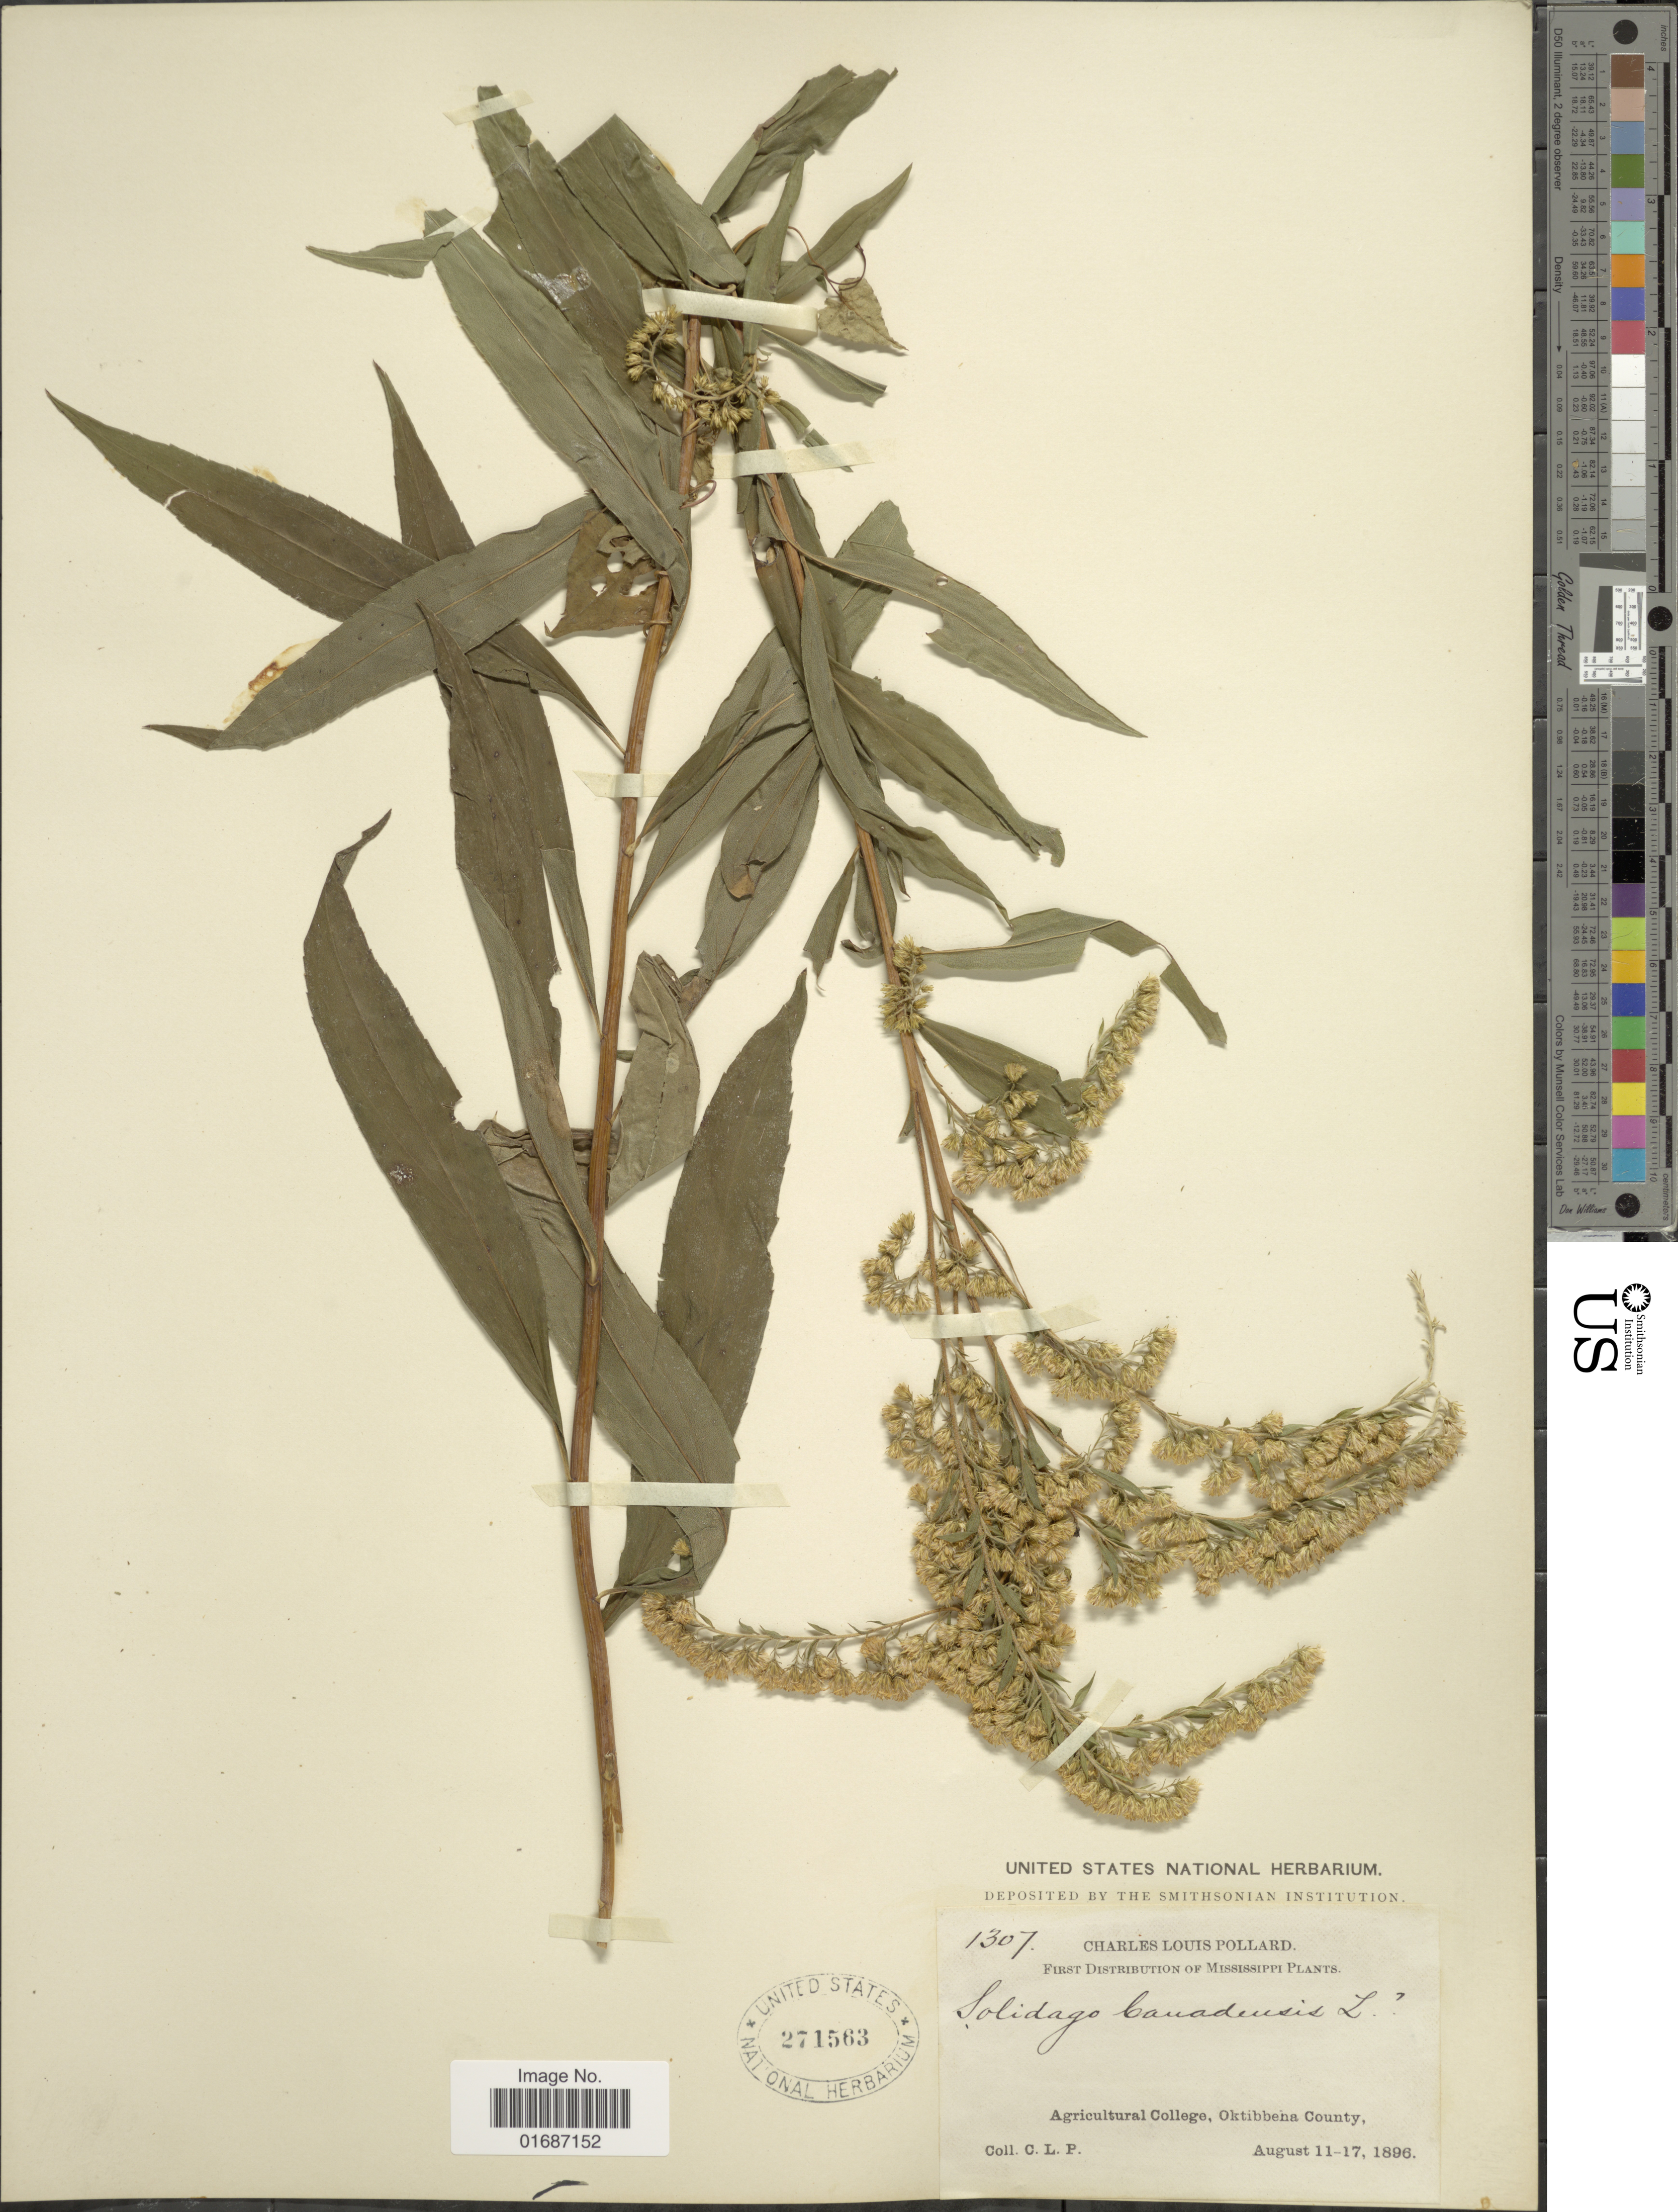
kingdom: Plantae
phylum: Tracheophyta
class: Magnoliopsida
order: Asterales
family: Asteraceae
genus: Solidago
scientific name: Solidago gigantea var. leiophylla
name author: Fernald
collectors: C. L. Pollard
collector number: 1307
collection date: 1896-08-11/1896-08-17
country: United States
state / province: Mississippi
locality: Agricultural College, Oktibbeha County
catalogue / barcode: US 271563